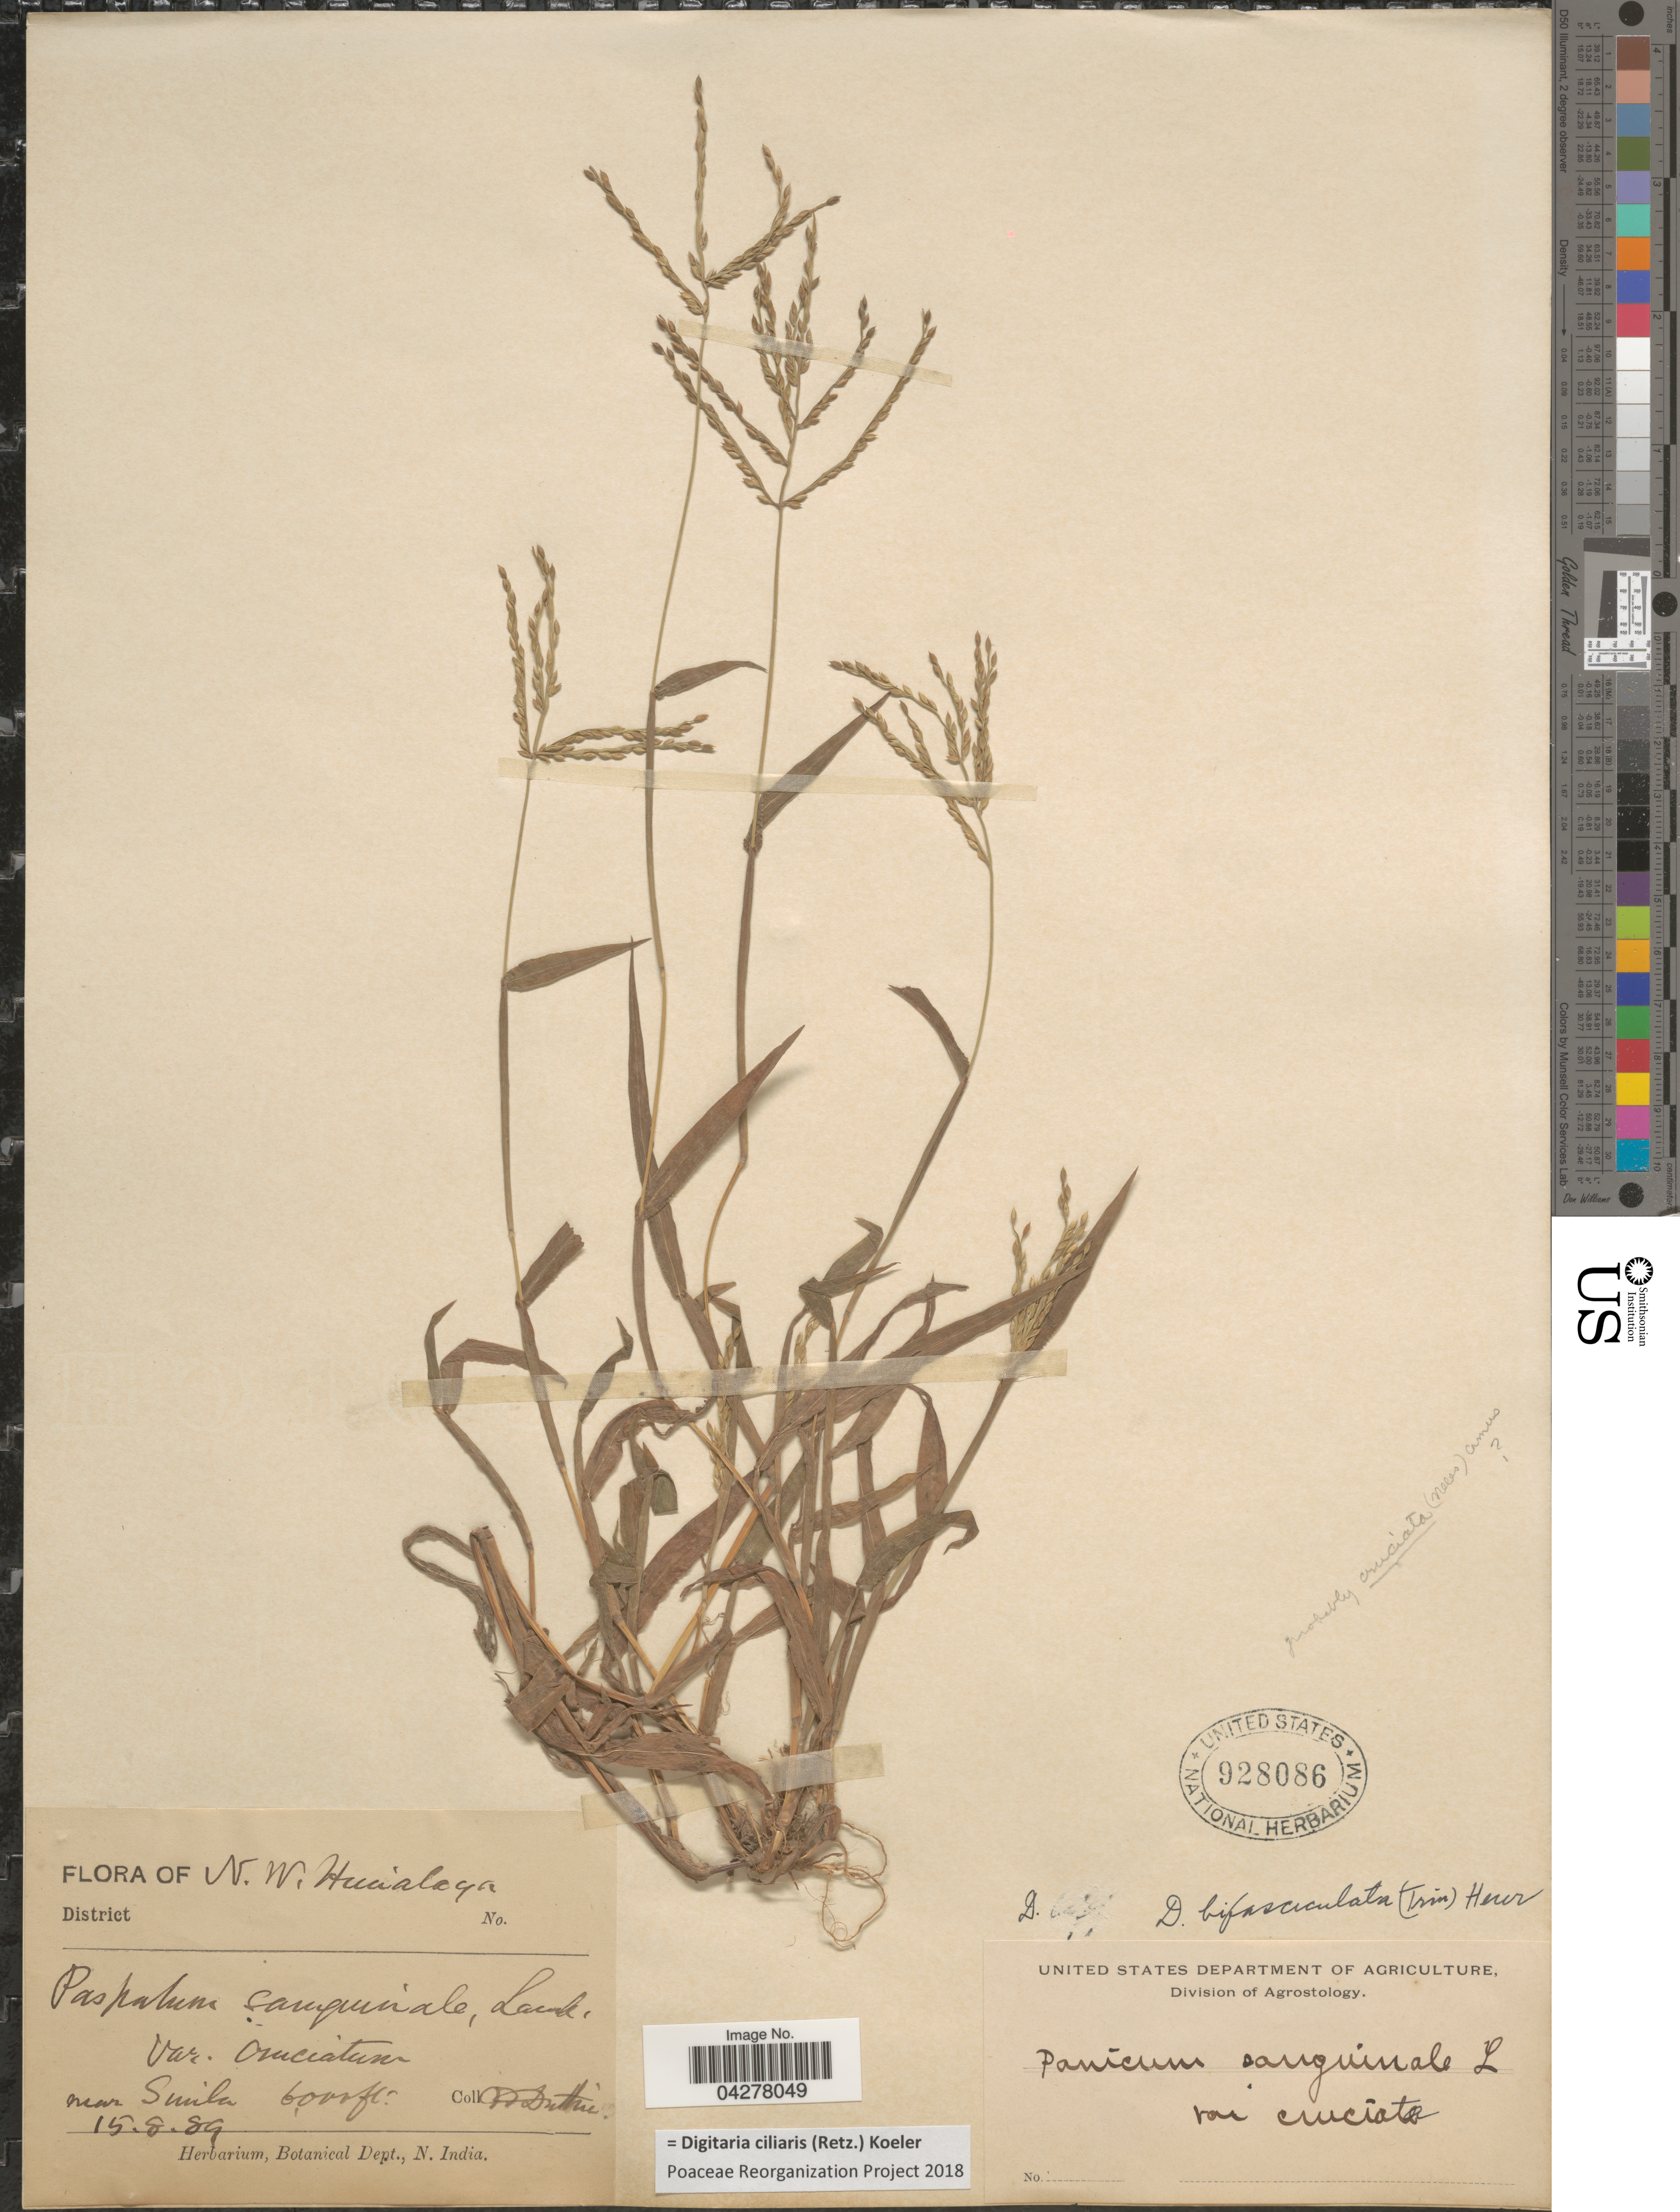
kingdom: Plantae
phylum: Tracheophyta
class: Liliopsida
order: Poales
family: Poaceae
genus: Digitaria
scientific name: Digitaria compacta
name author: (Roth) Veldkamp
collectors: A. V. Duthie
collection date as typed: Transcribed d/m/y: 15/8/89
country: India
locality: N.W. Himalaya. Near Simla.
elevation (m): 1829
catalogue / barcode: US 928086